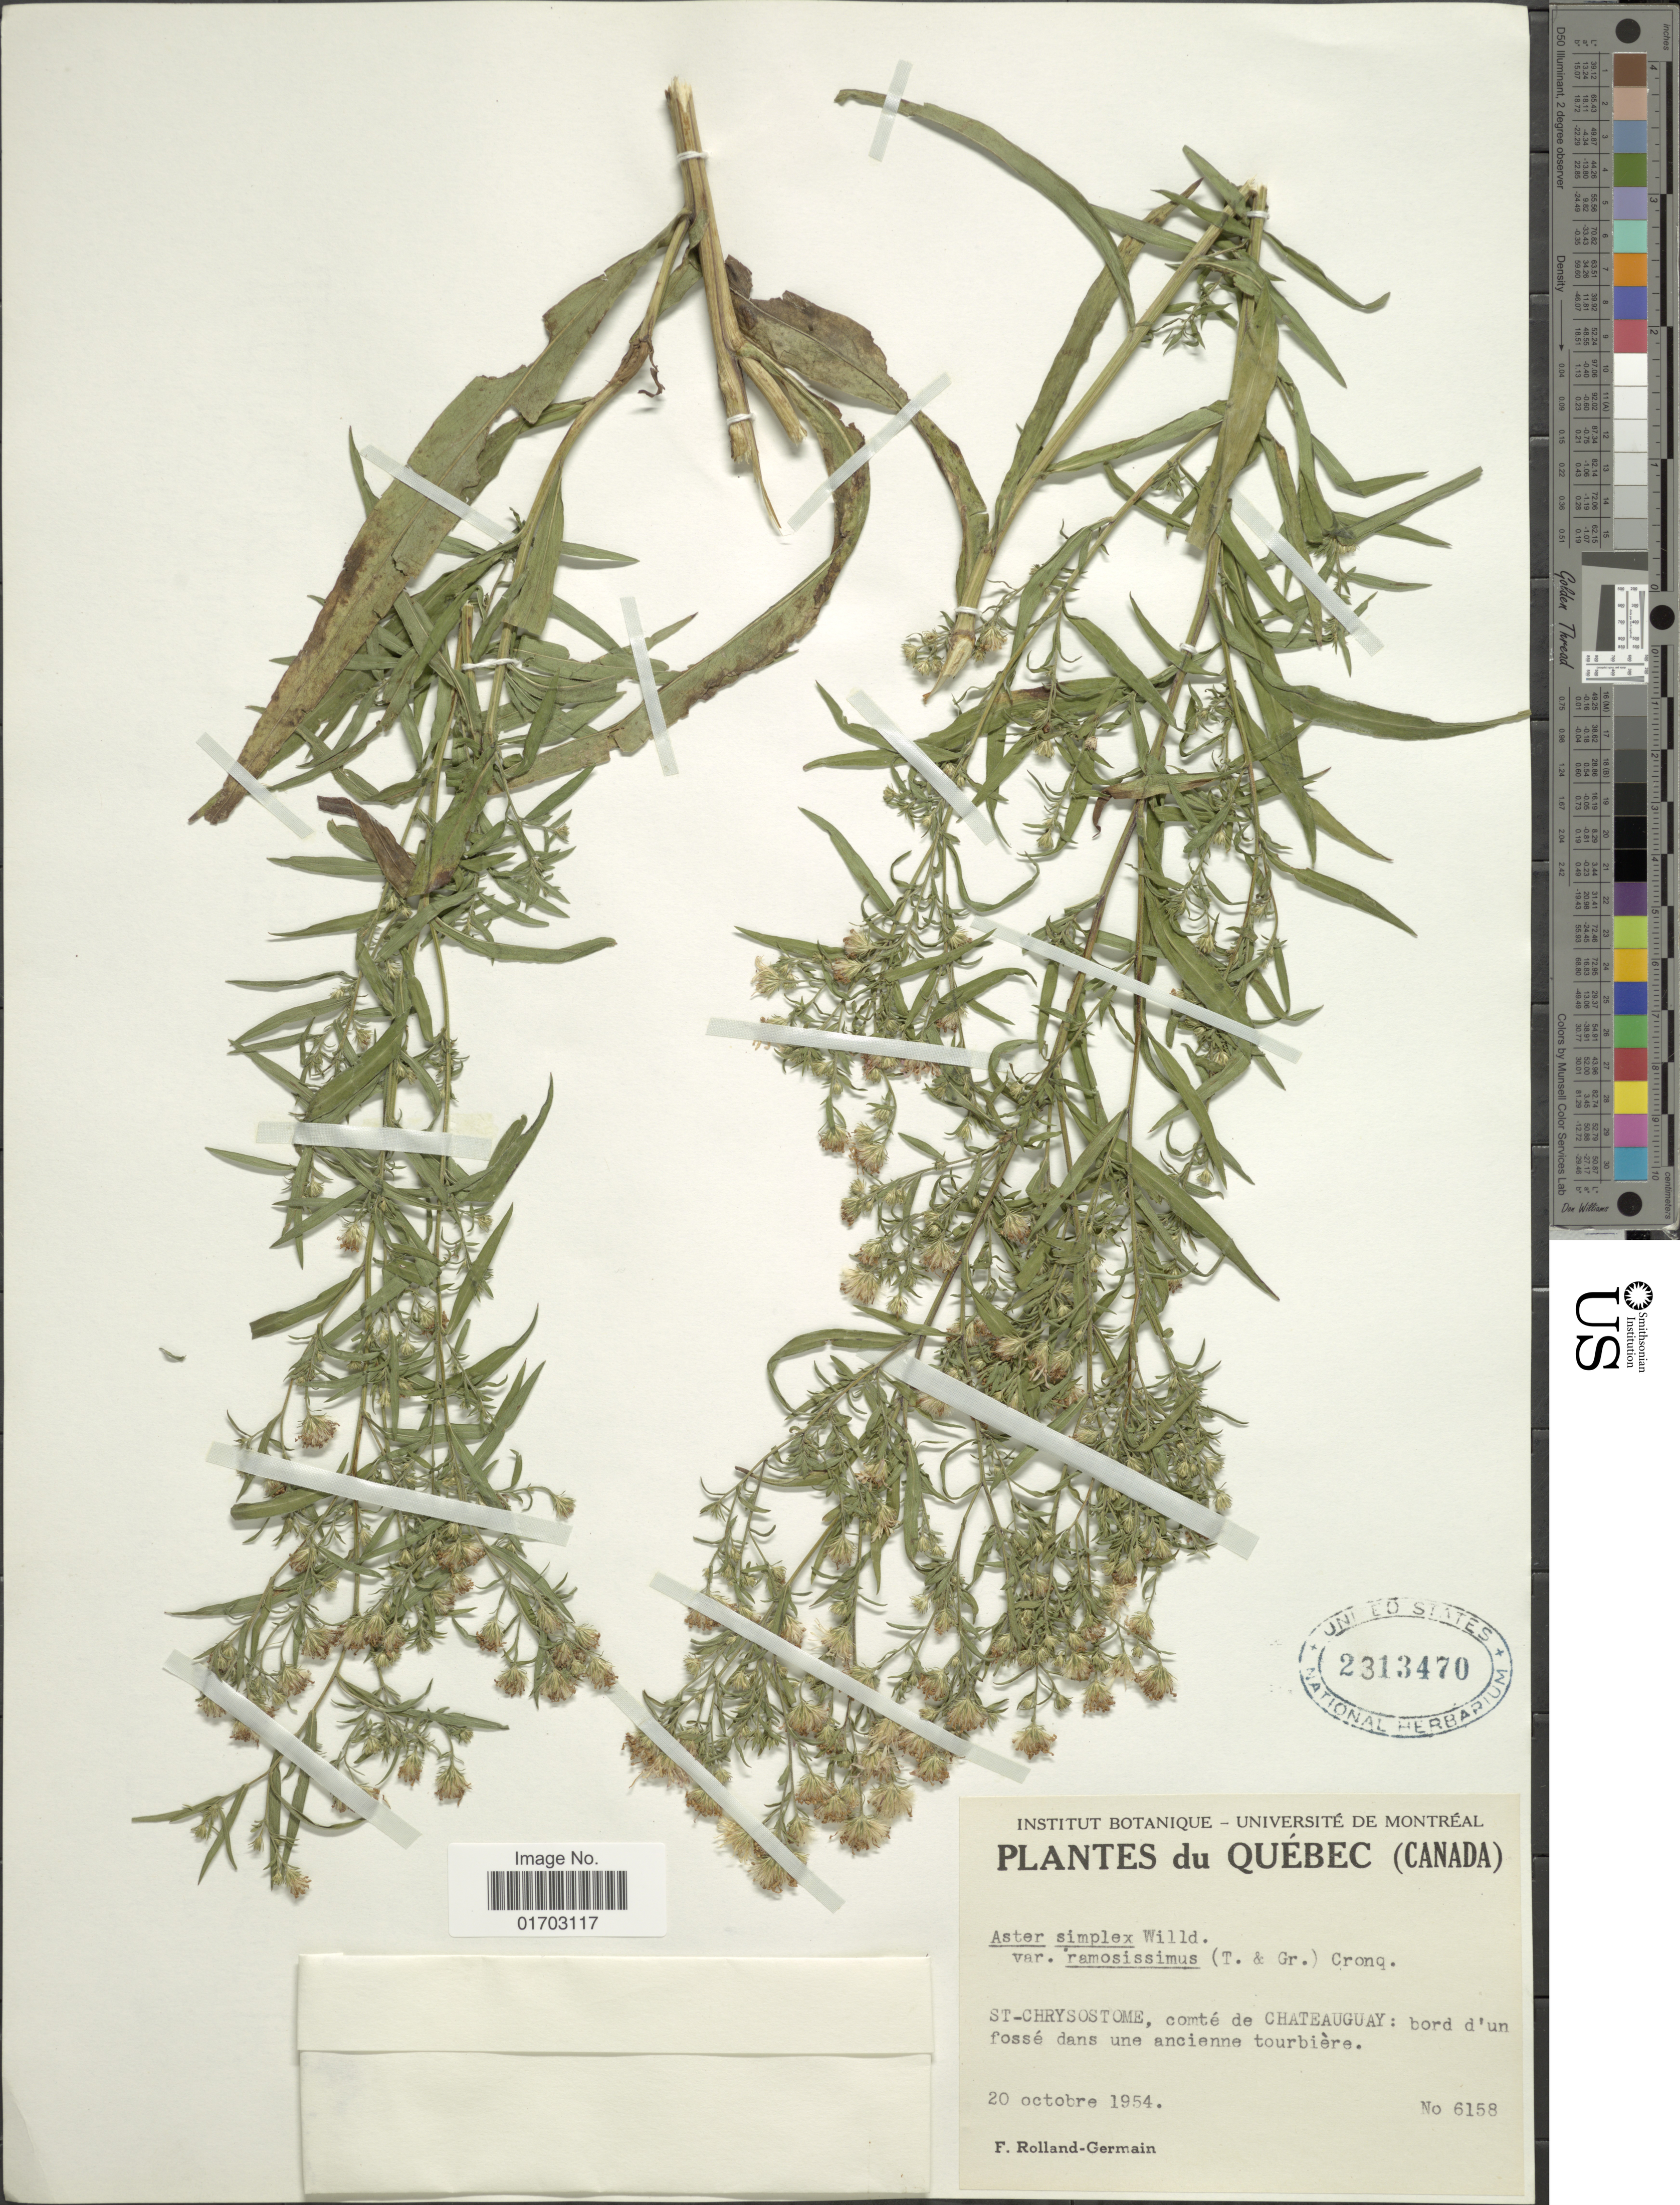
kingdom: Plantae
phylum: Tracheophyta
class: Magnoliopsida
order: Asterales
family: Asteraceae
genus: Symphyotrichum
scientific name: Symphyotrichum simplex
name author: (Willd.) Á. Löve & D. Löve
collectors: Rolland-Germain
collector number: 6158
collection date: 1954-10-20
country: Canada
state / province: Quebec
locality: St-Chrysostome, comté de Chateauguay.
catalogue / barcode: US 2313470